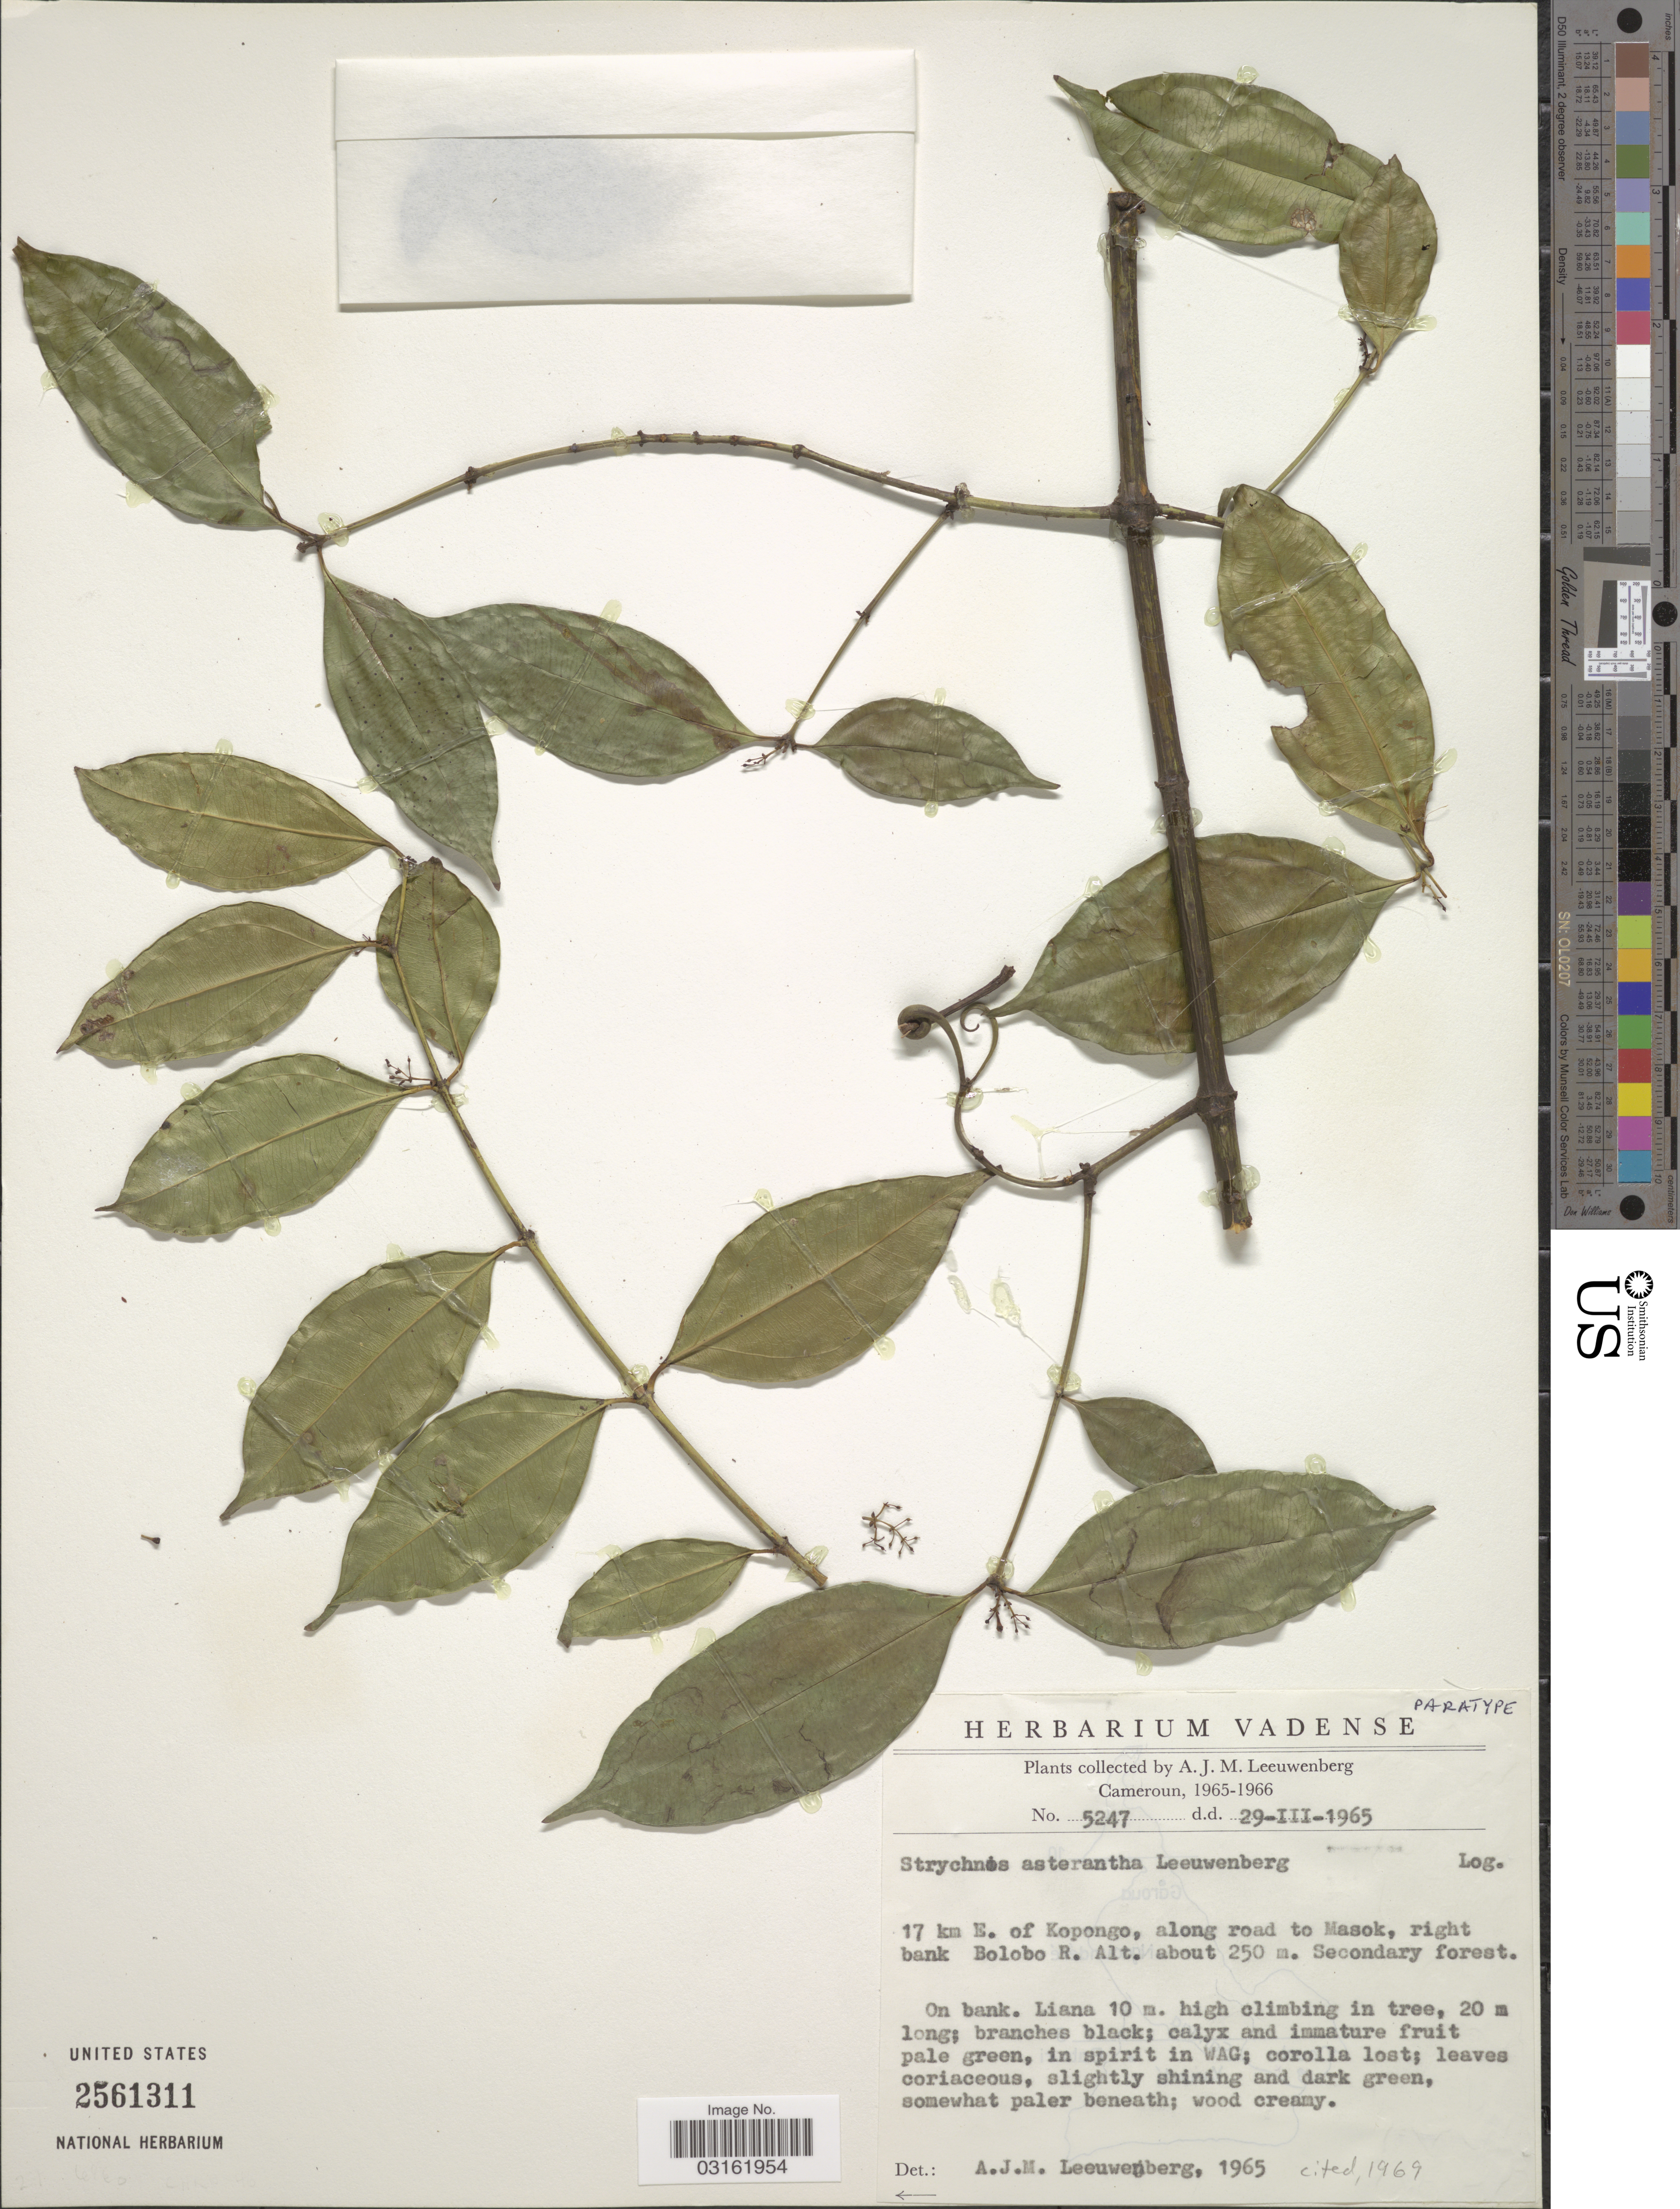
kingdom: Plantae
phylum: Tracheophyta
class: Magnoliopsida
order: Gentianales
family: Loganiaceae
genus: Strychnos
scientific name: Strychnos asterantha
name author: Leeuwenb.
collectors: A. J. M. Leeuwenberg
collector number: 5247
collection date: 1965-03-29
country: Cameroon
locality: Cameroun. 17 km E. of Kopongo, along road to Masok, right bank Bolobo R.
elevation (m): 250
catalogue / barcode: US 2561311